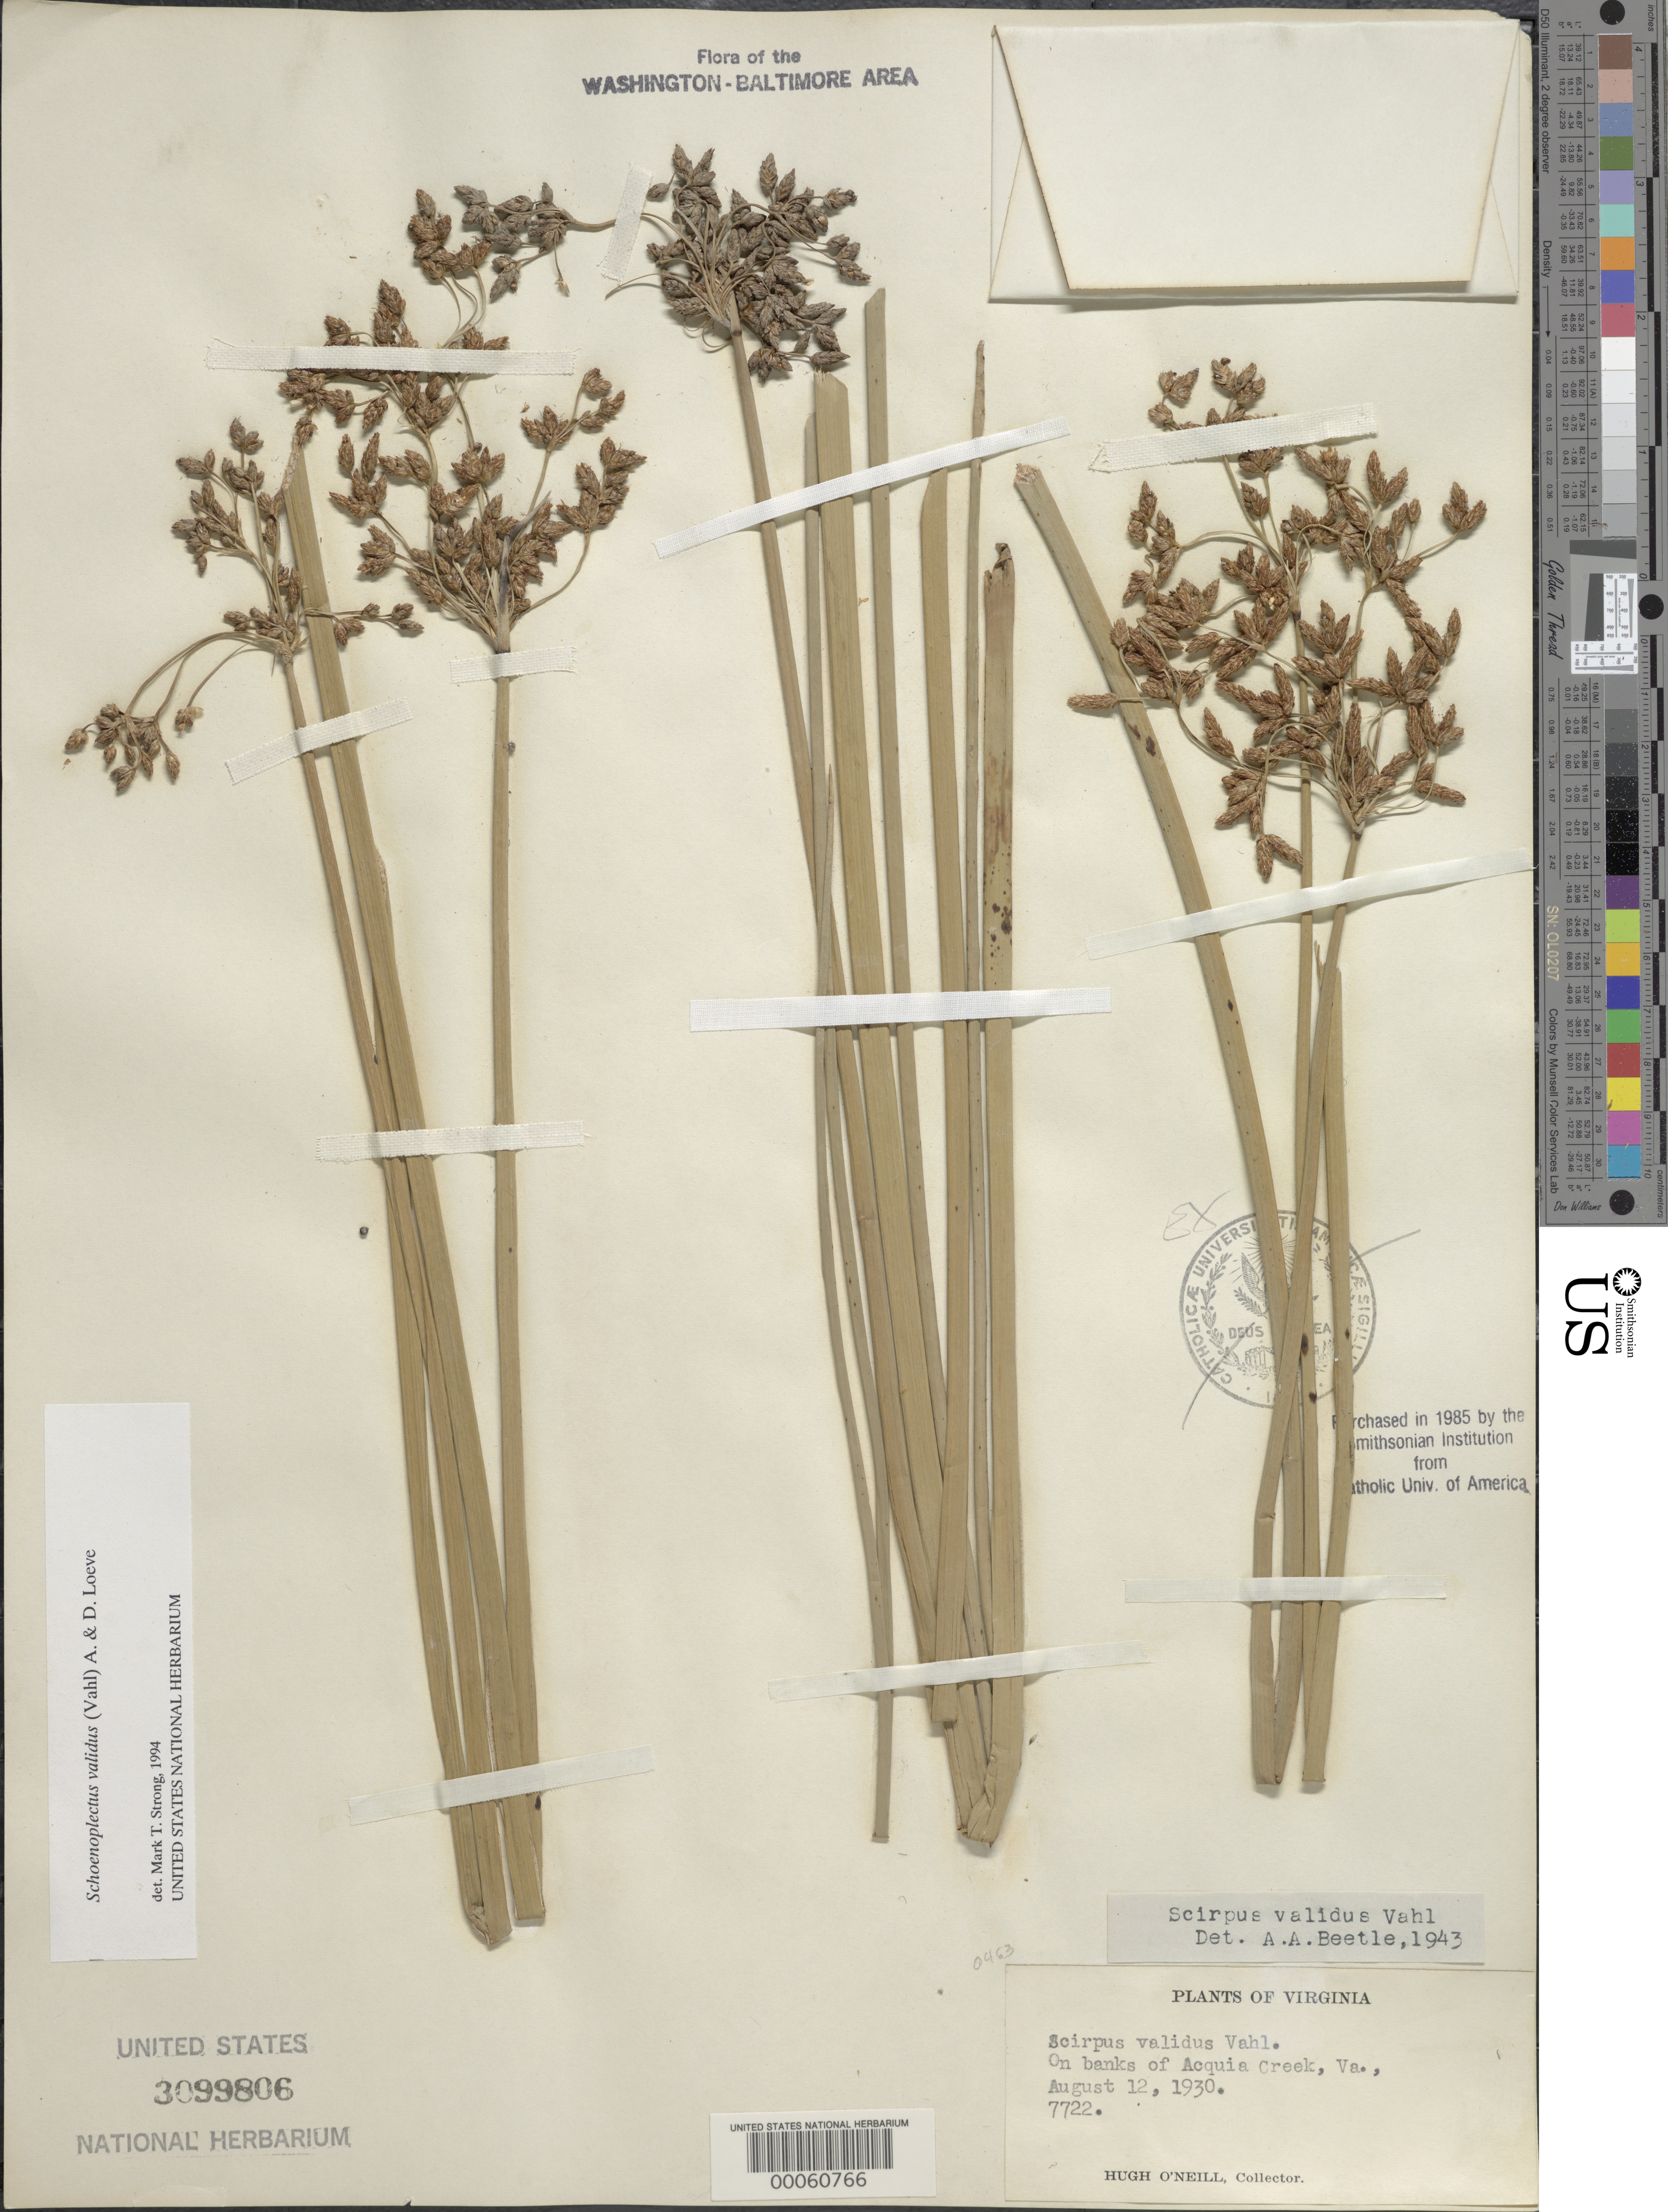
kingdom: Plantae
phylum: Tracheophyta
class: Liliopsida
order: Poales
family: Cyperaceae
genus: Schoenoplectus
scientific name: Schoenoplectus validus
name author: (Vahl) Á. Löve & D. Löve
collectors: H. O'Neill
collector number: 7722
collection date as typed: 12 Aug 1930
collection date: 1930-08-12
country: United States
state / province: Virginia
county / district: Stafford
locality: Aquia Creek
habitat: On banks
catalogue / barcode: US 3099806